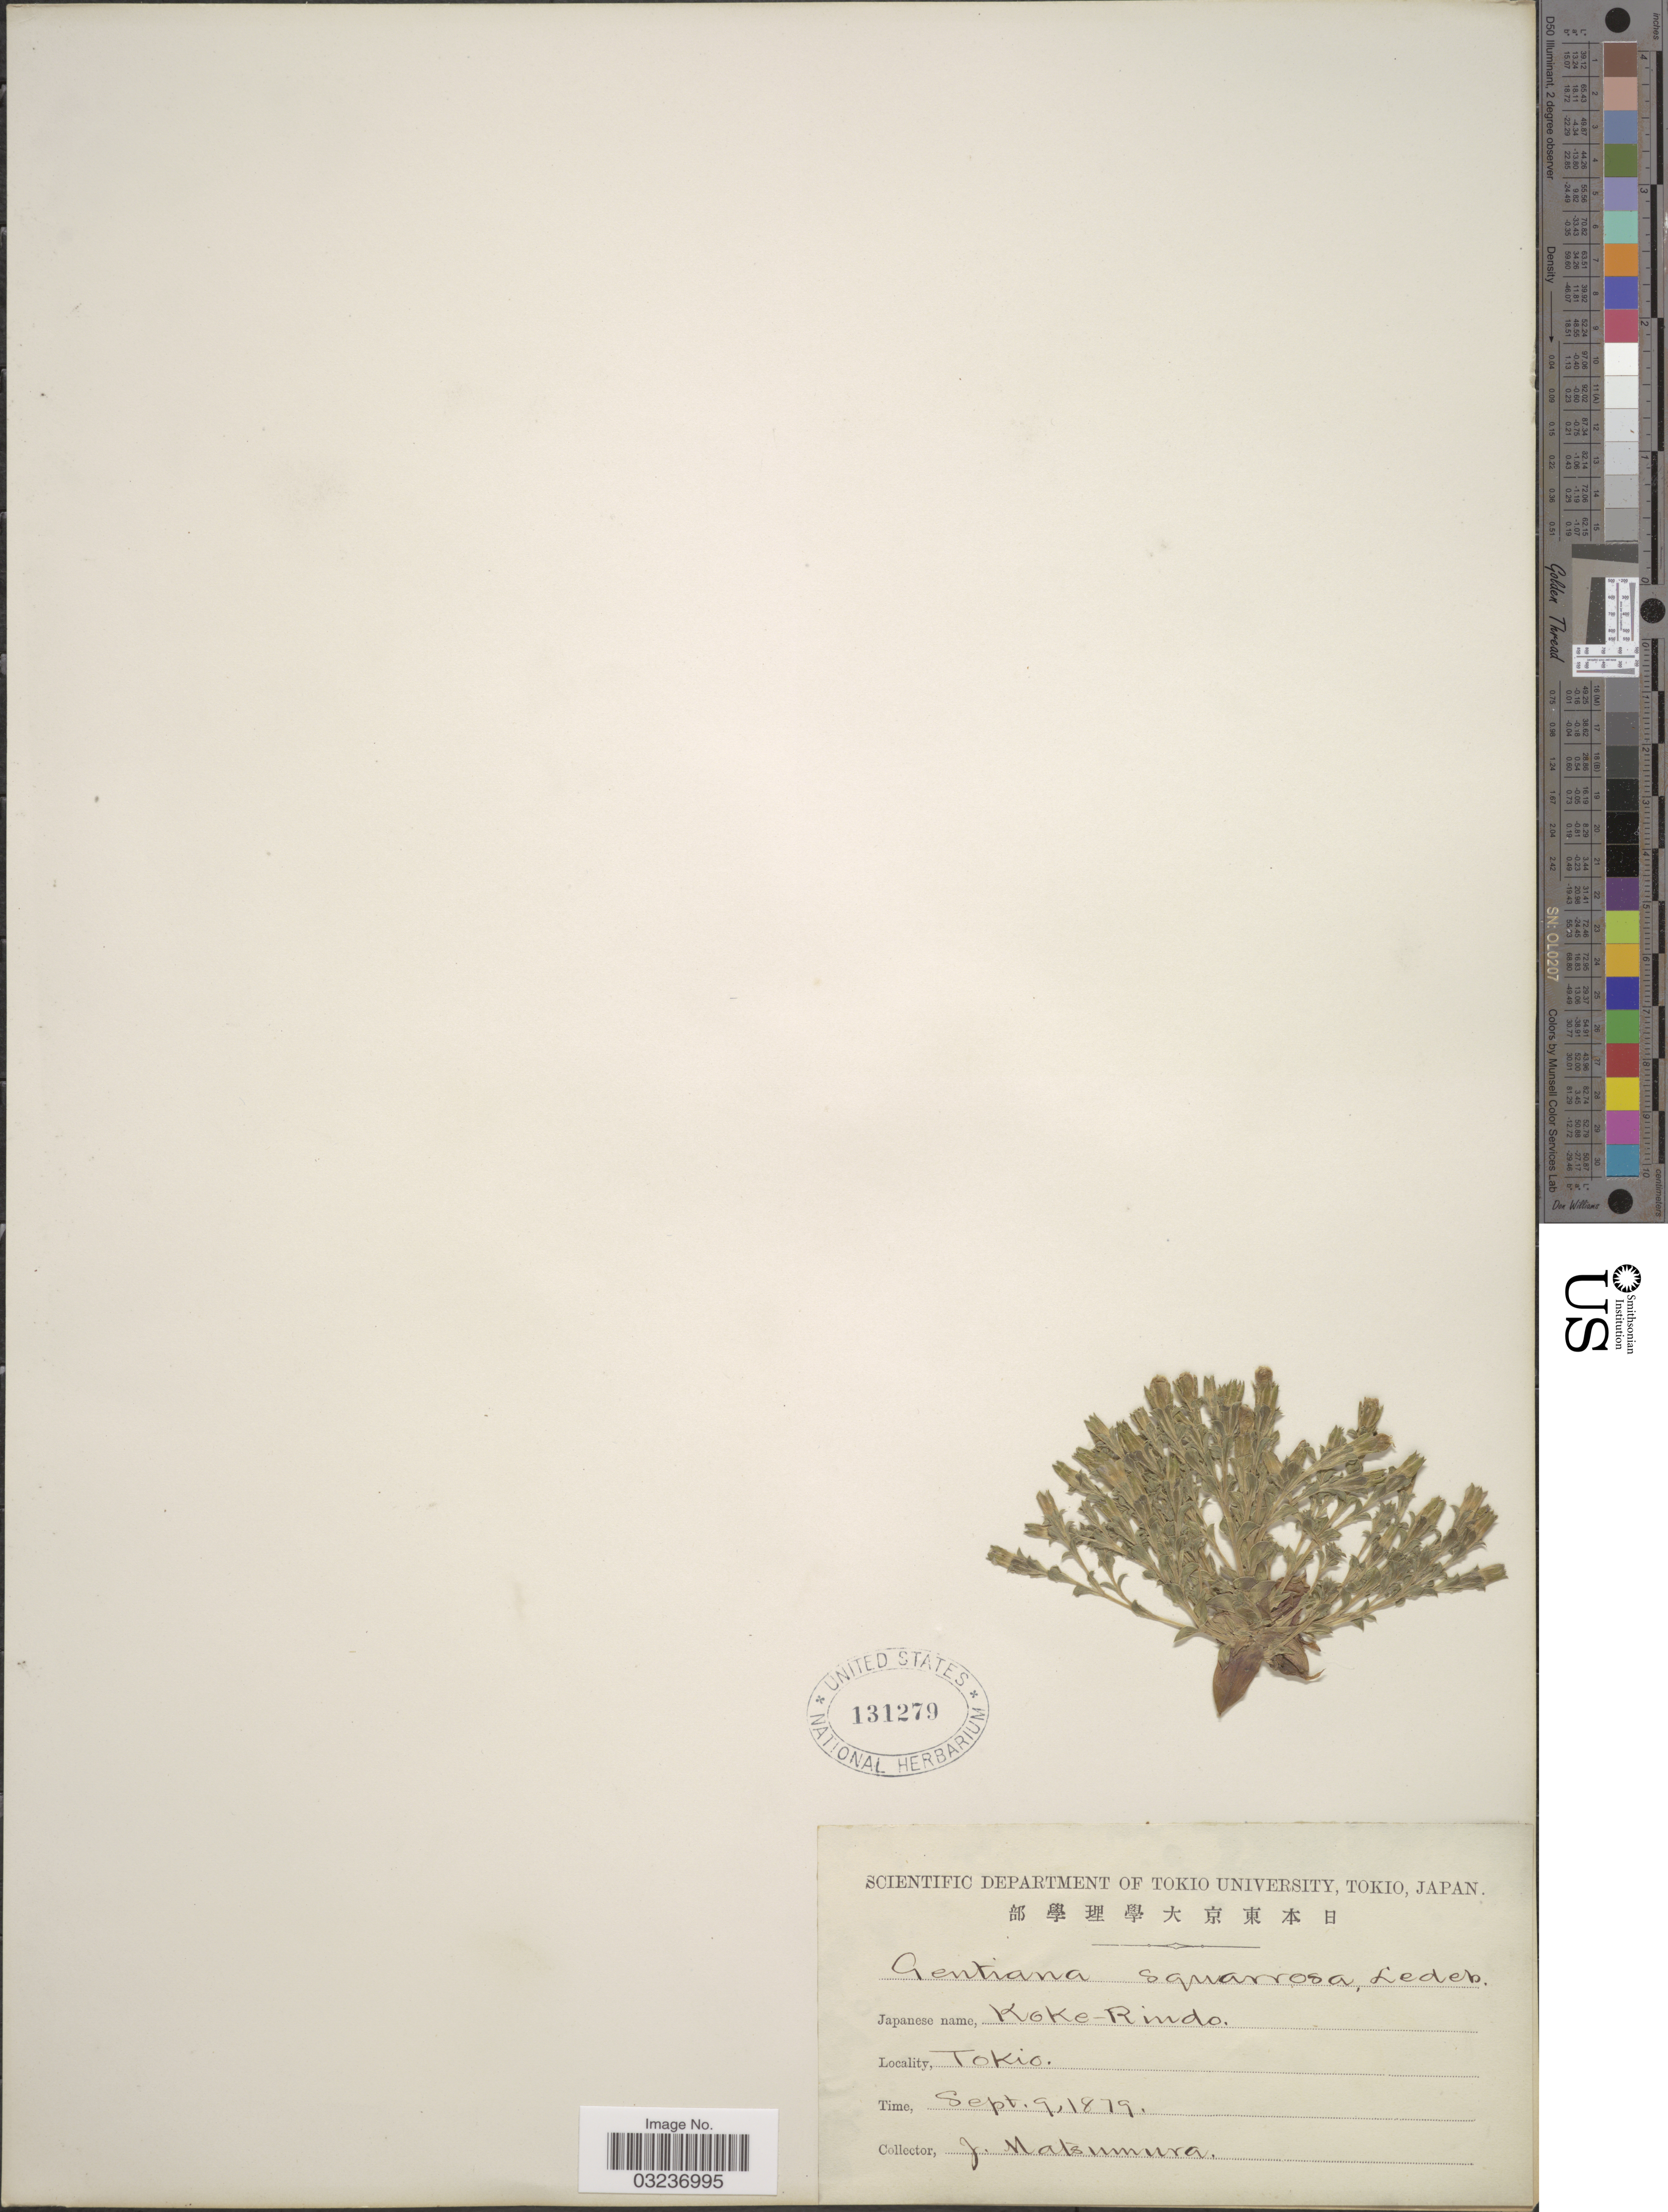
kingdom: Plantae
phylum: Tracheophyta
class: Magnoliopsida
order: Gentianales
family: Gentianaceae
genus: Gentiana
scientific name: Gentiana squarrosa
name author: Ledeb.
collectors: J. Matsumura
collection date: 1879-09-09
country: Japan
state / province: Tokyo, Federal City of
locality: Tokio.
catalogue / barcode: US 131279